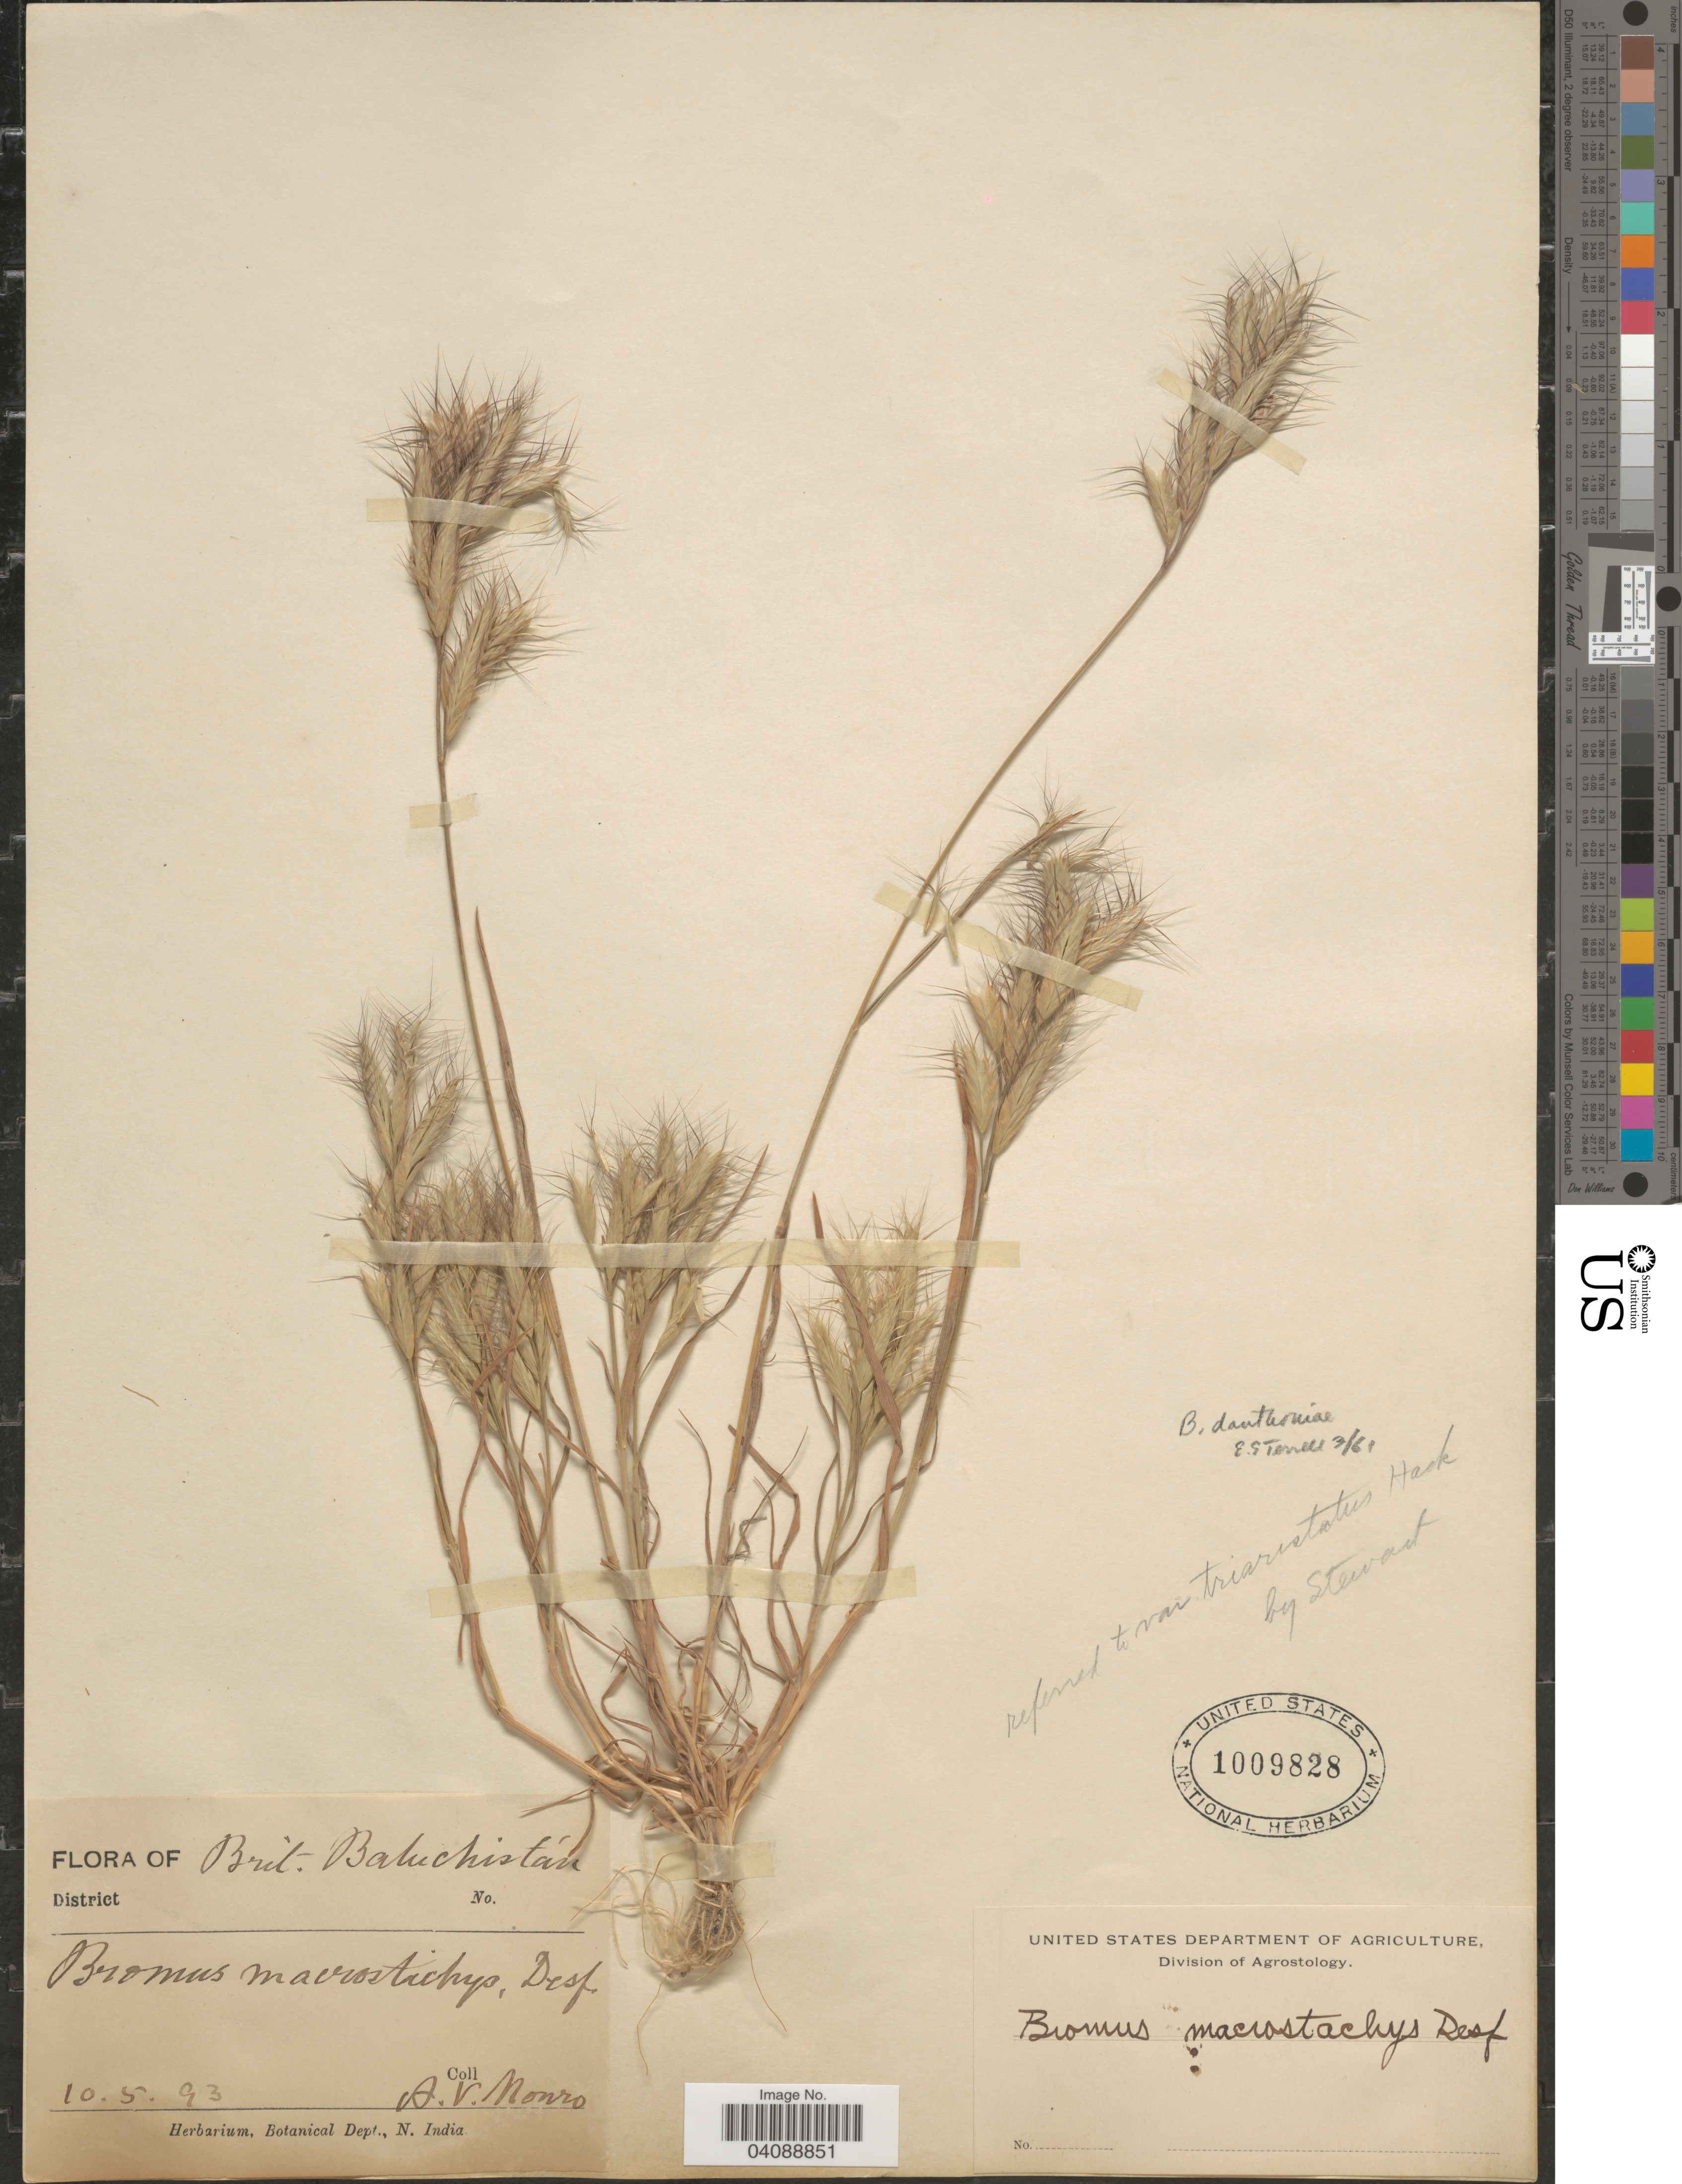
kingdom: Plantae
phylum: Tracheophyta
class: Liliopsida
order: Poales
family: Poaceae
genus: Bromus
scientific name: Bromus danthoniae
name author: Trin. ex C.A. Mey.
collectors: A. Monro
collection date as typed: Transcribed d/m/y: 10/5/93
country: Iran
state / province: Sistan and Baluchistan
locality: Brit. Baluchistán.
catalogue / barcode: US 1009828